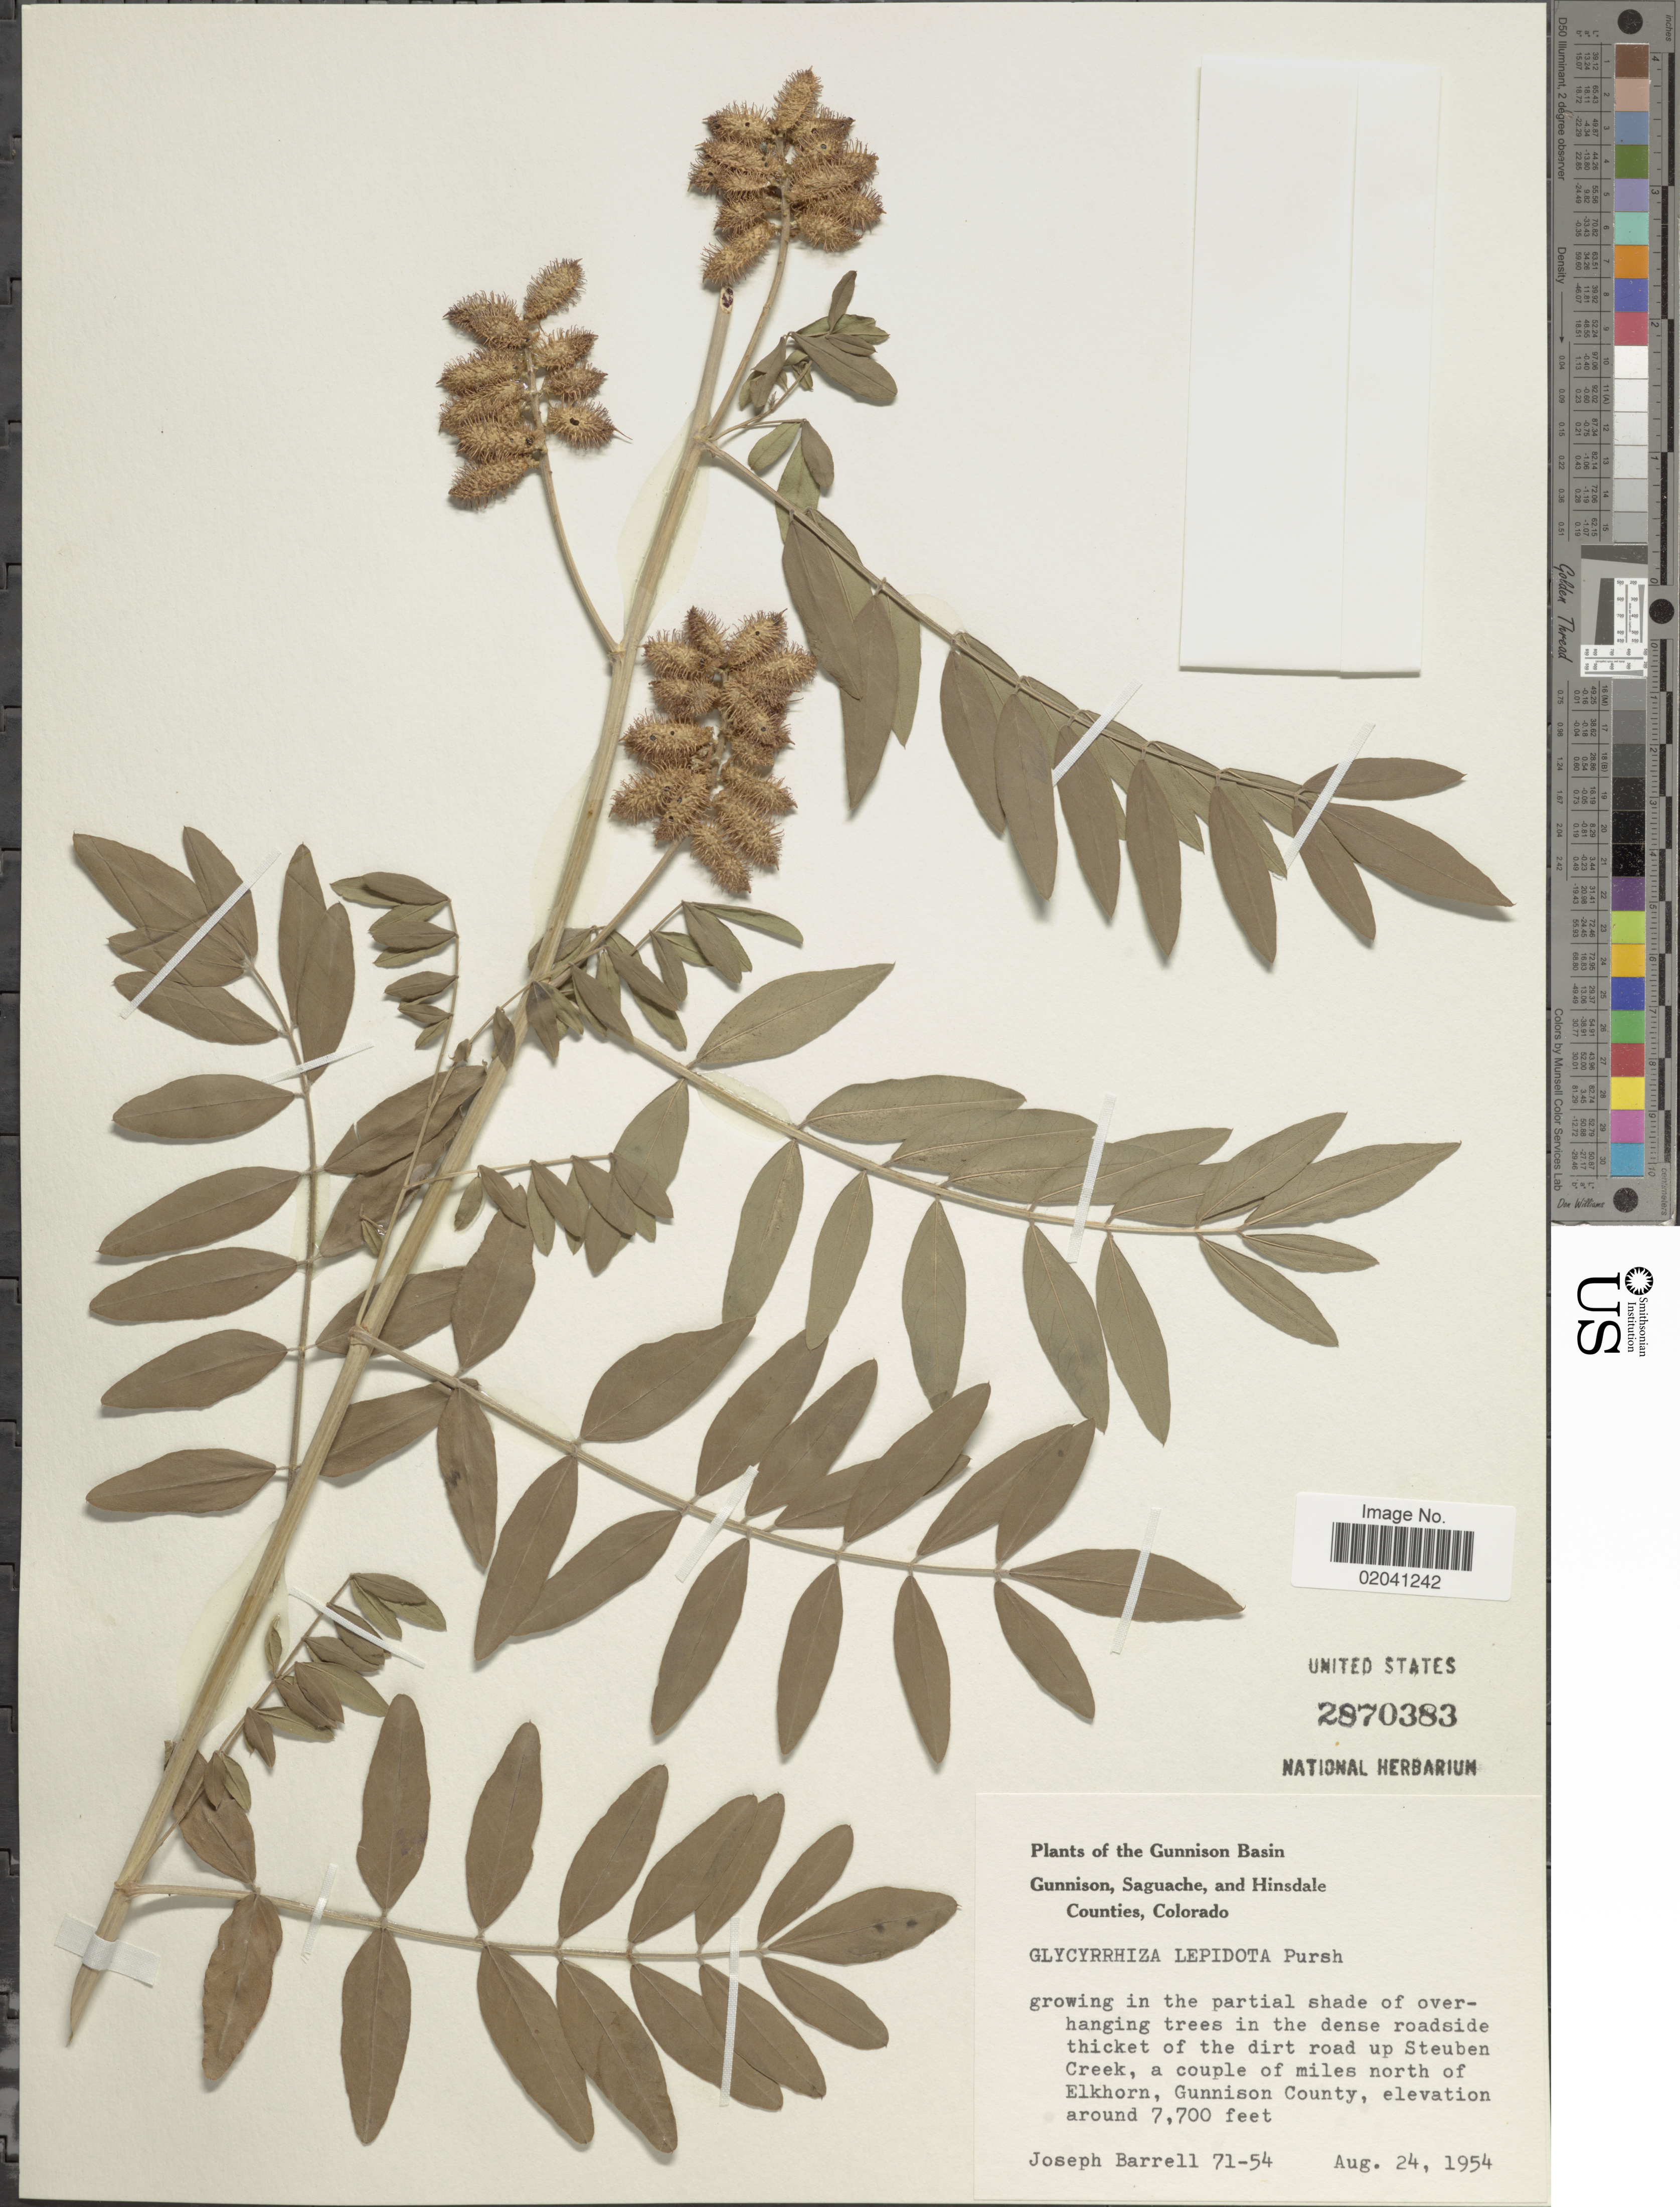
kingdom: Plantae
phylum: Tracheophyta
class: Magnoliopsida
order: Fabales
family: Fabaceae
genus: Glycyrrhiza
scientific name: Glycyrrhiza lepidota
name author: Pursh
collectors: J. Barrell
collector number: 71-54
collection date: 1954-08-24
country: United States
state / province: Colorado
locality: Gunnison Basin. Gunnison, Saguache, and Hinsdale Counties, Colorado. Growing in the partial shade of overhanging trees in the dense roadside thicket of the dirt road up Steuben Creek, a couple of miles north of Elkhorn, Gunnison County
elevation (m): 2347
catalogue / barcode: US 2870383